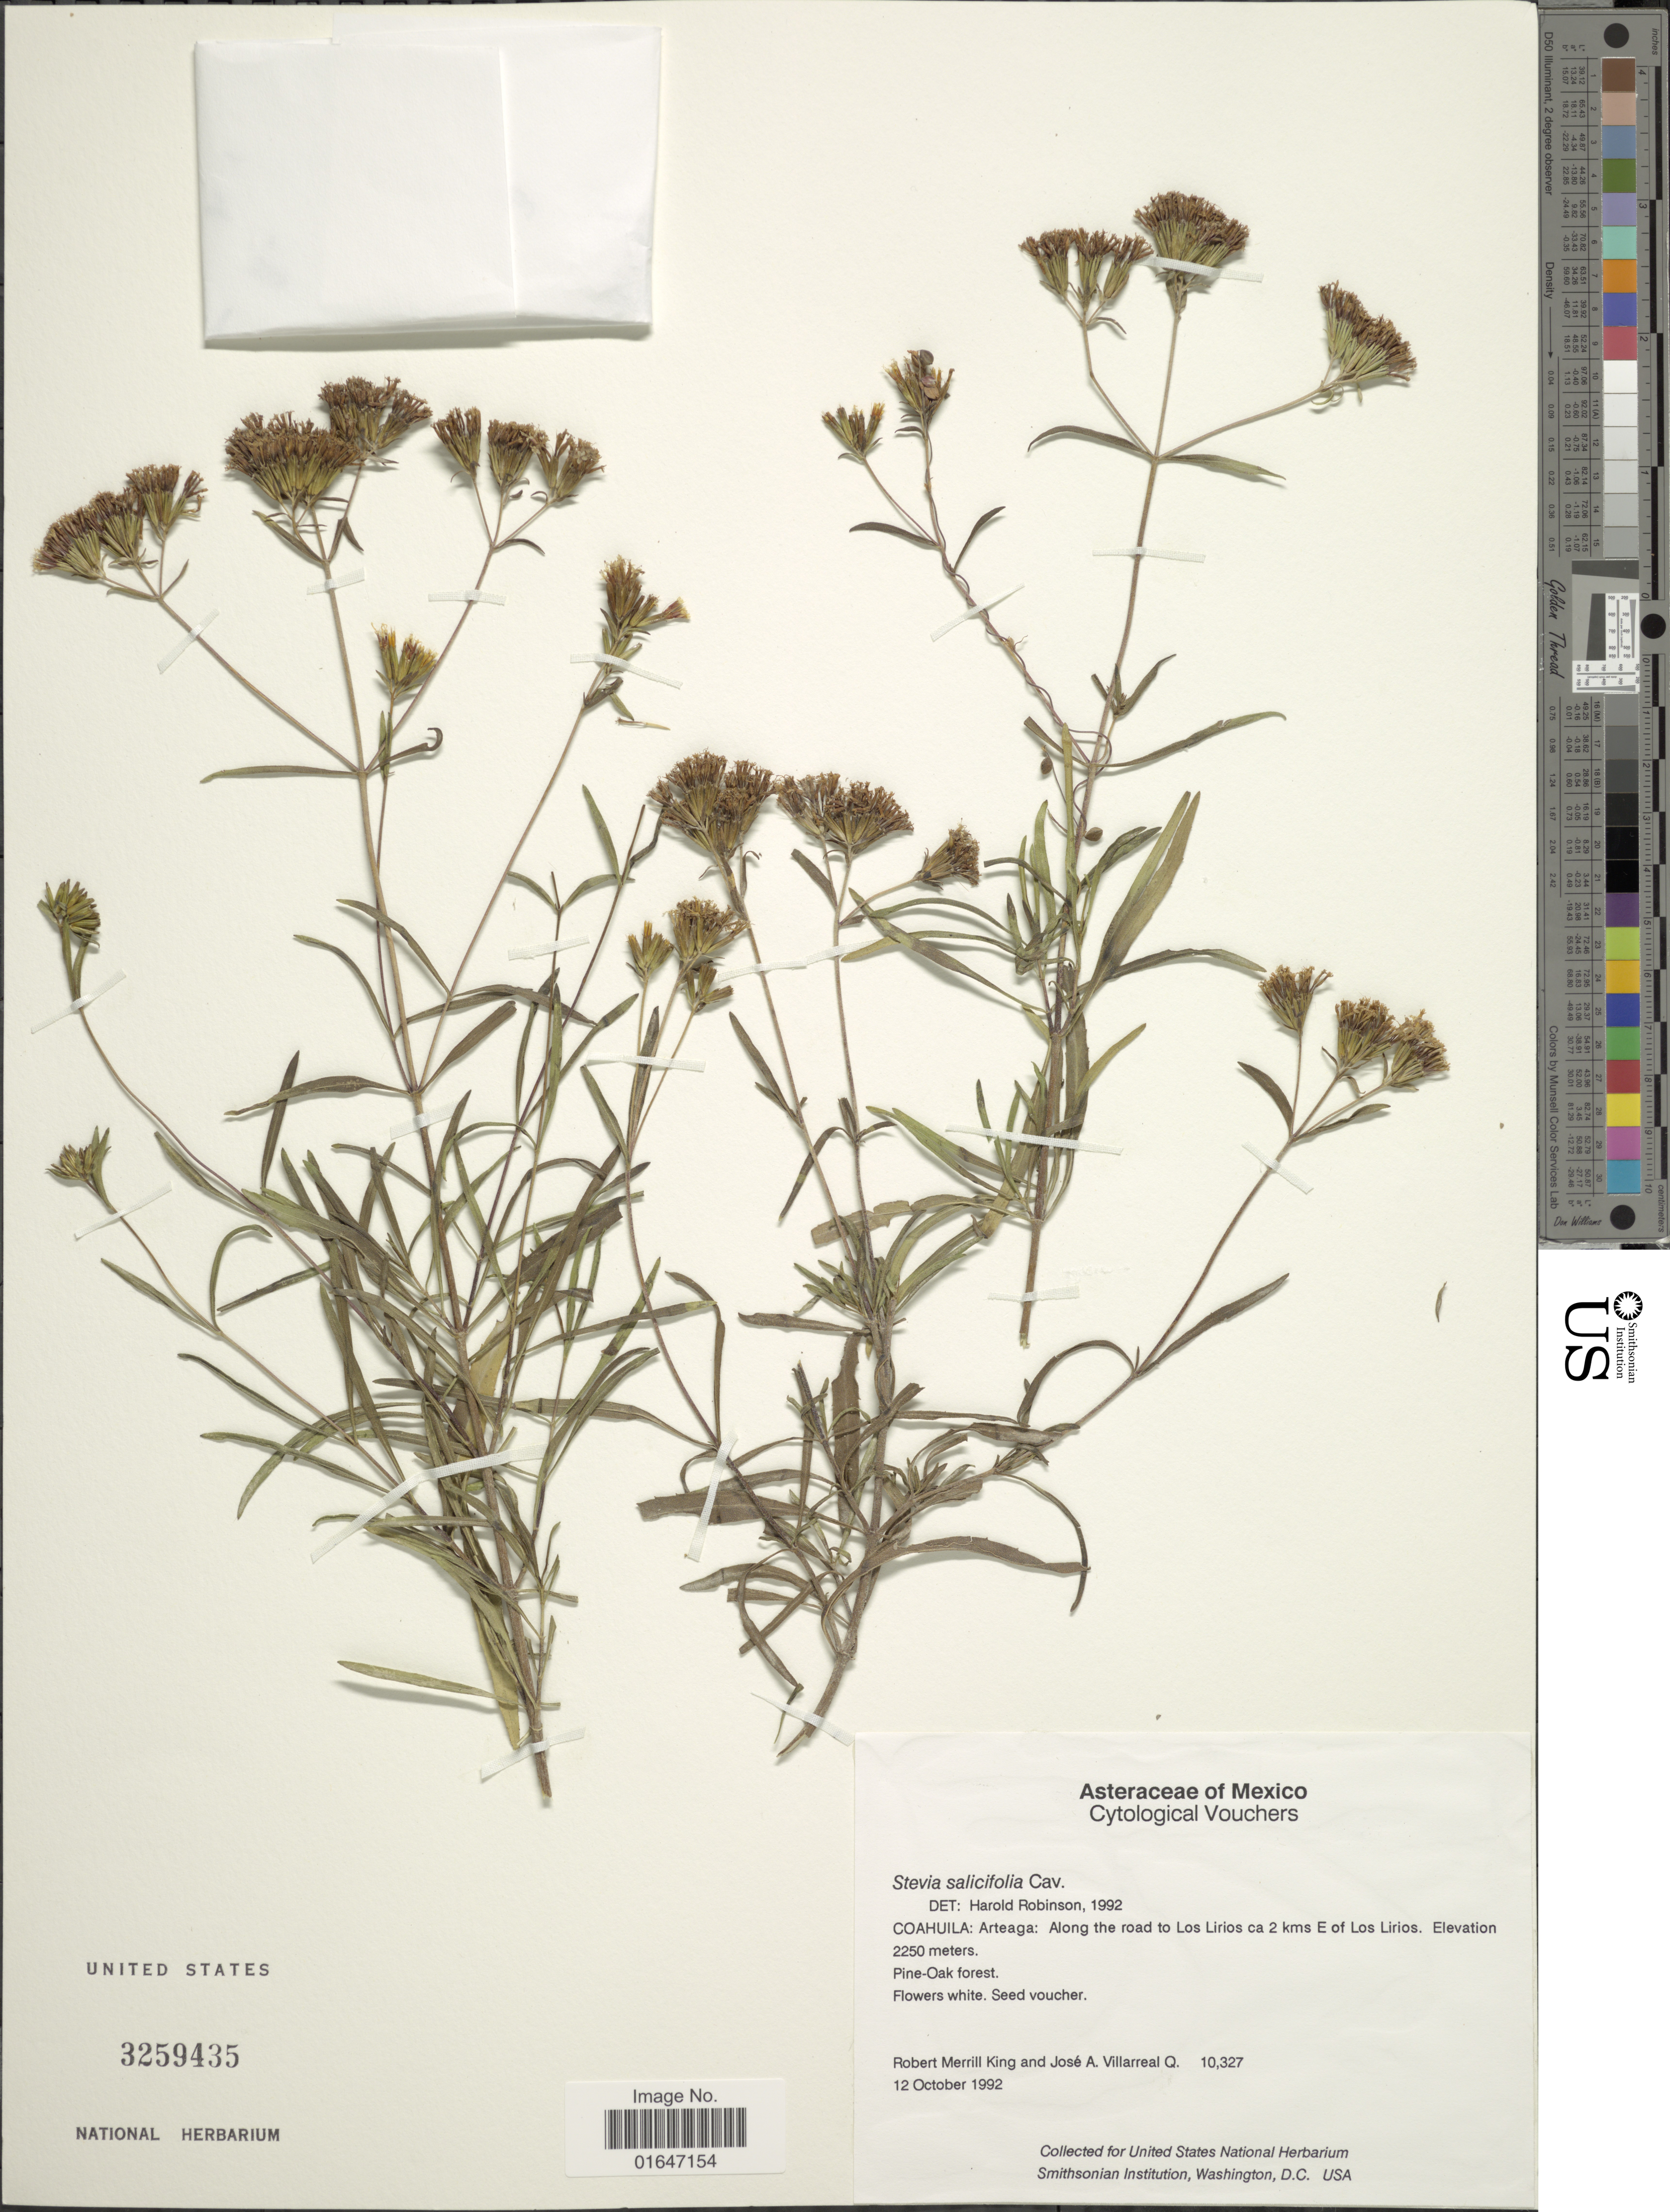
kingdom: Plantae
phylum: Tracheophyta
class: Magnoliopsida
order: Asterales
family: Asteraceae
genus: Stevia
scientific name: Stevia salicifolia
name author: Cav.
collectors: R. M. King & J. Villarreal-Quintanilla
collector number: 10327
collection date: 1992-10-12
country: Mexico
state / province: Coahuila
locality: Arteaga: Along the road to Los Lirios ca 2 kms E of Los Lirios.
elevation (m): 2250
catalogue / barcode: US 3259435